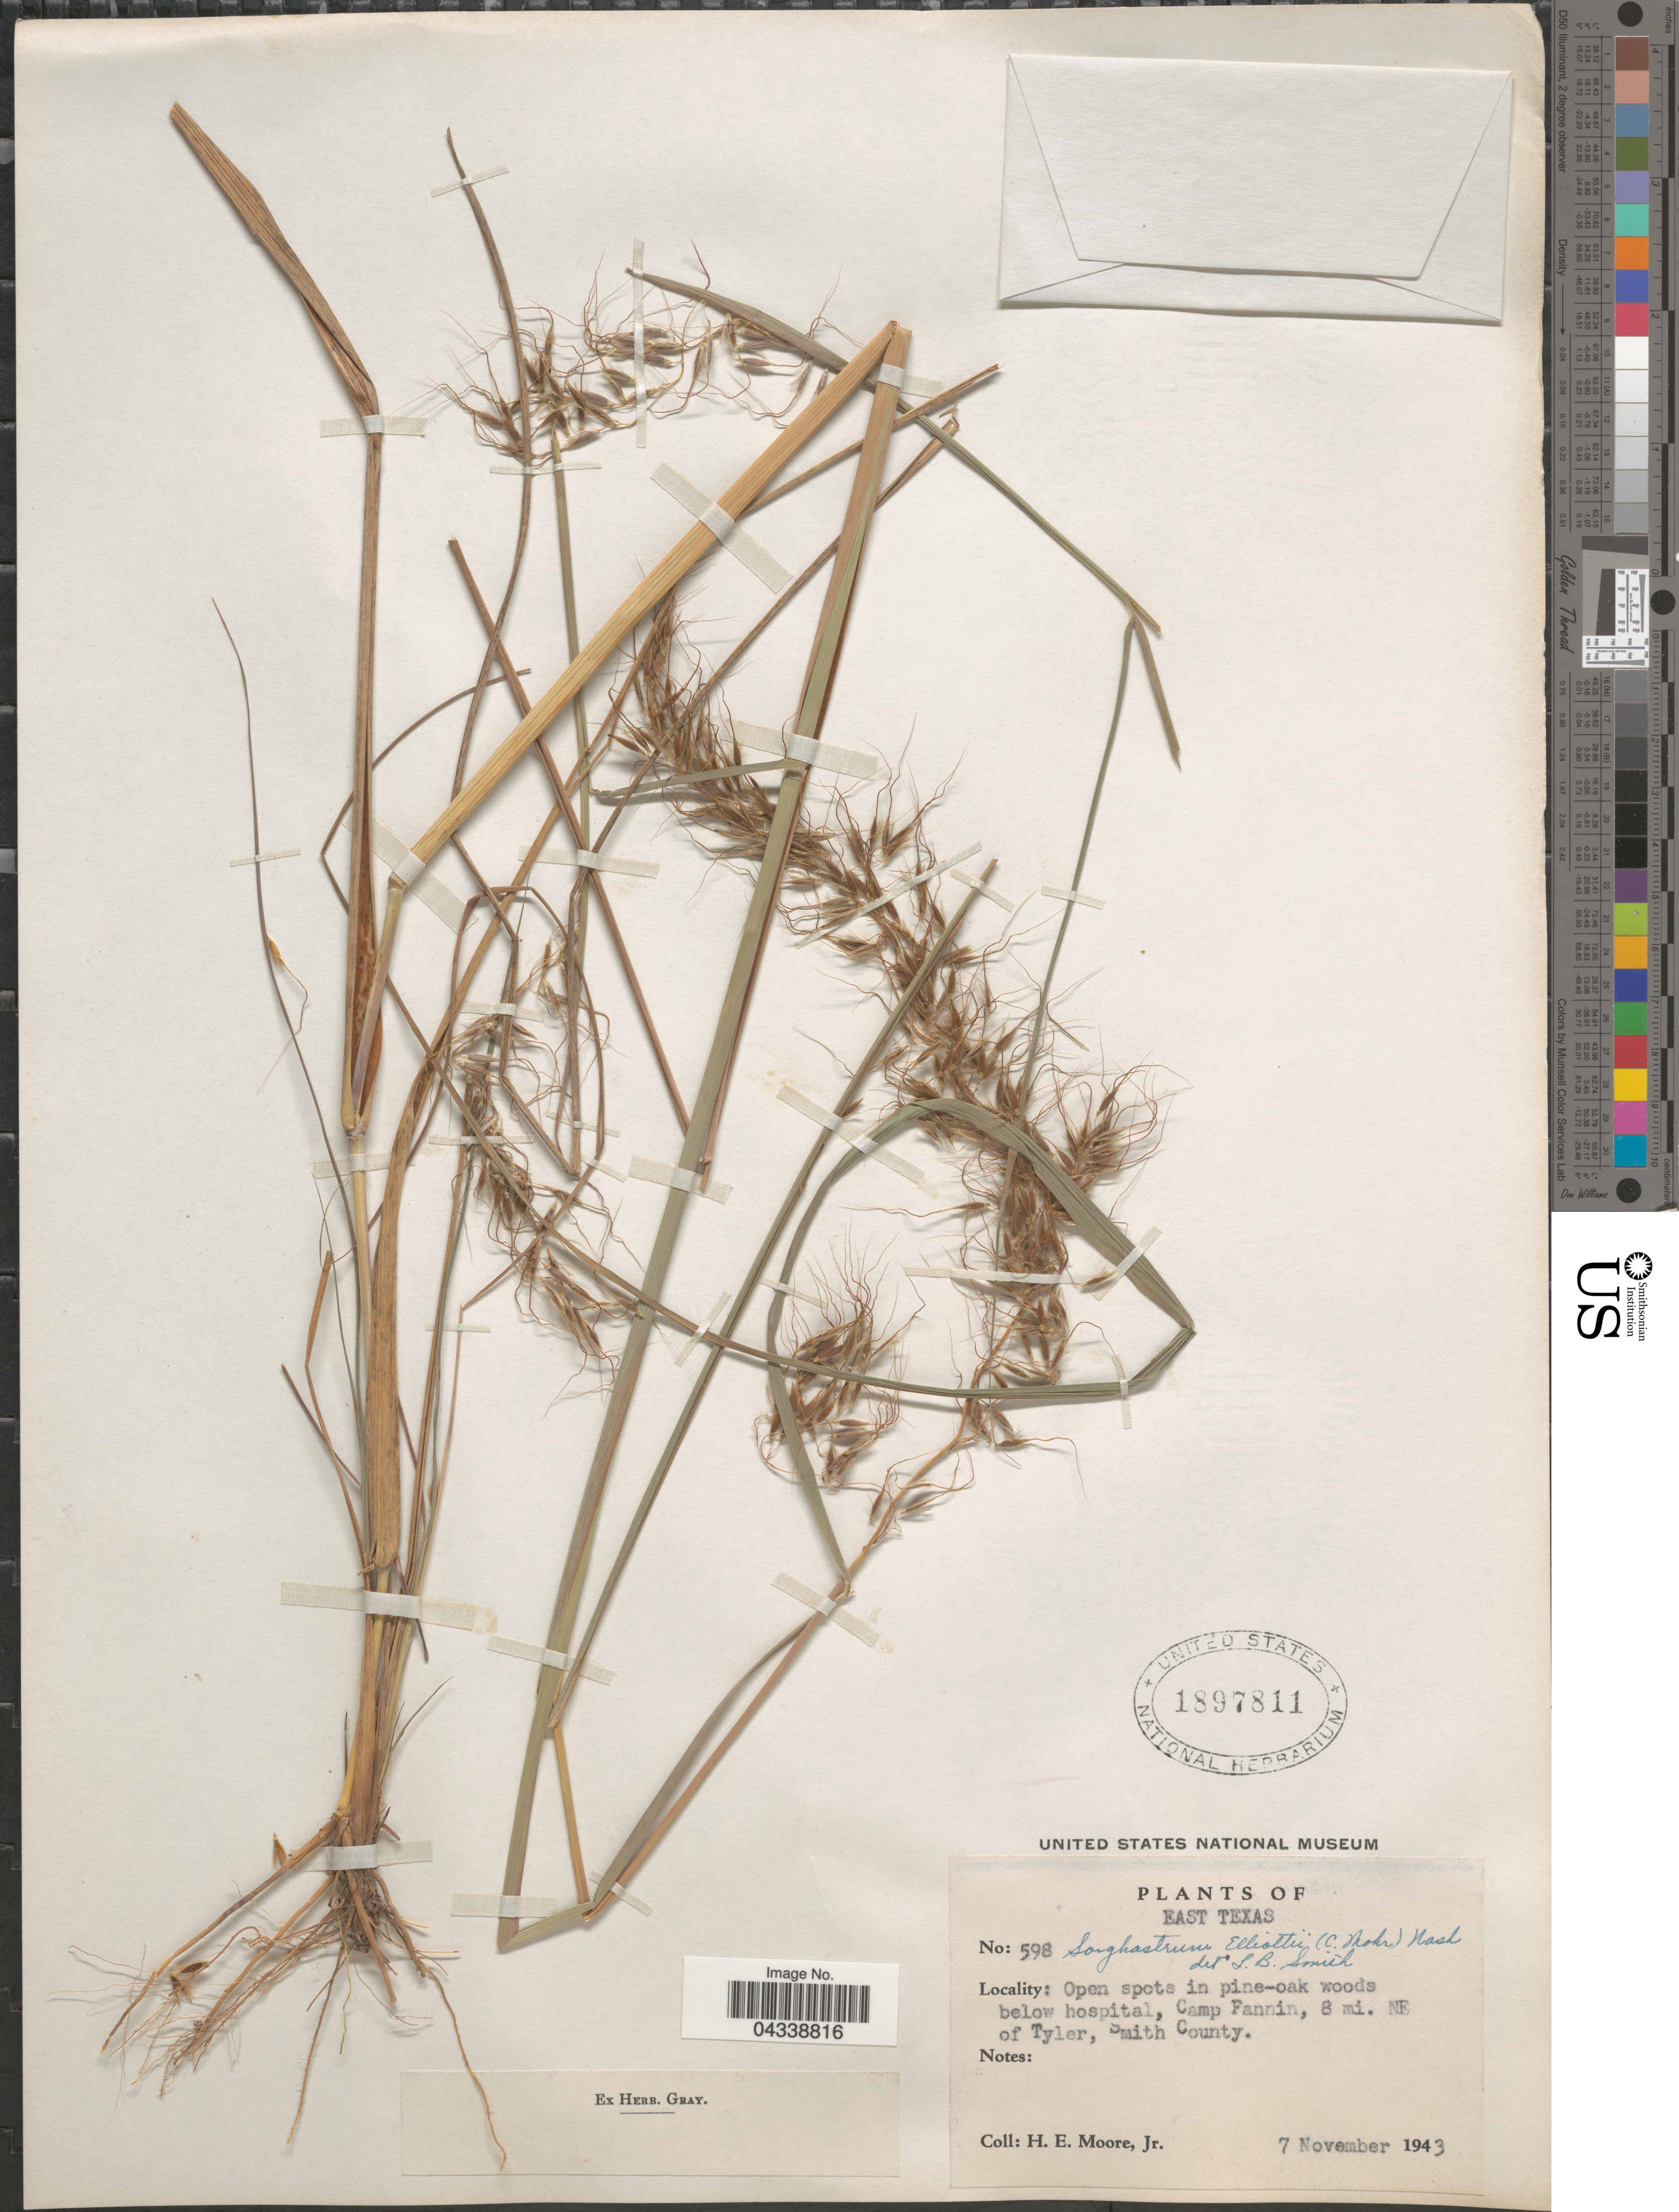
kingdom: Plantae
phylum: Tracheophyta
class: Liliopsida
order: Poales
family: Poaceae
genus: Sorghastrum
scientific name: Sorghastrum elliottii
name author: (C. Mohr) Nash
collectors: H. Moore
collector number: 598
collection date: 1943-11-07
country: United States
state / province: Texas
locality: East Texas. Below hospital, Camp Fannin, 8 mi. NE of Tyler, Smith County.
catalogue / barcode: US 1897811